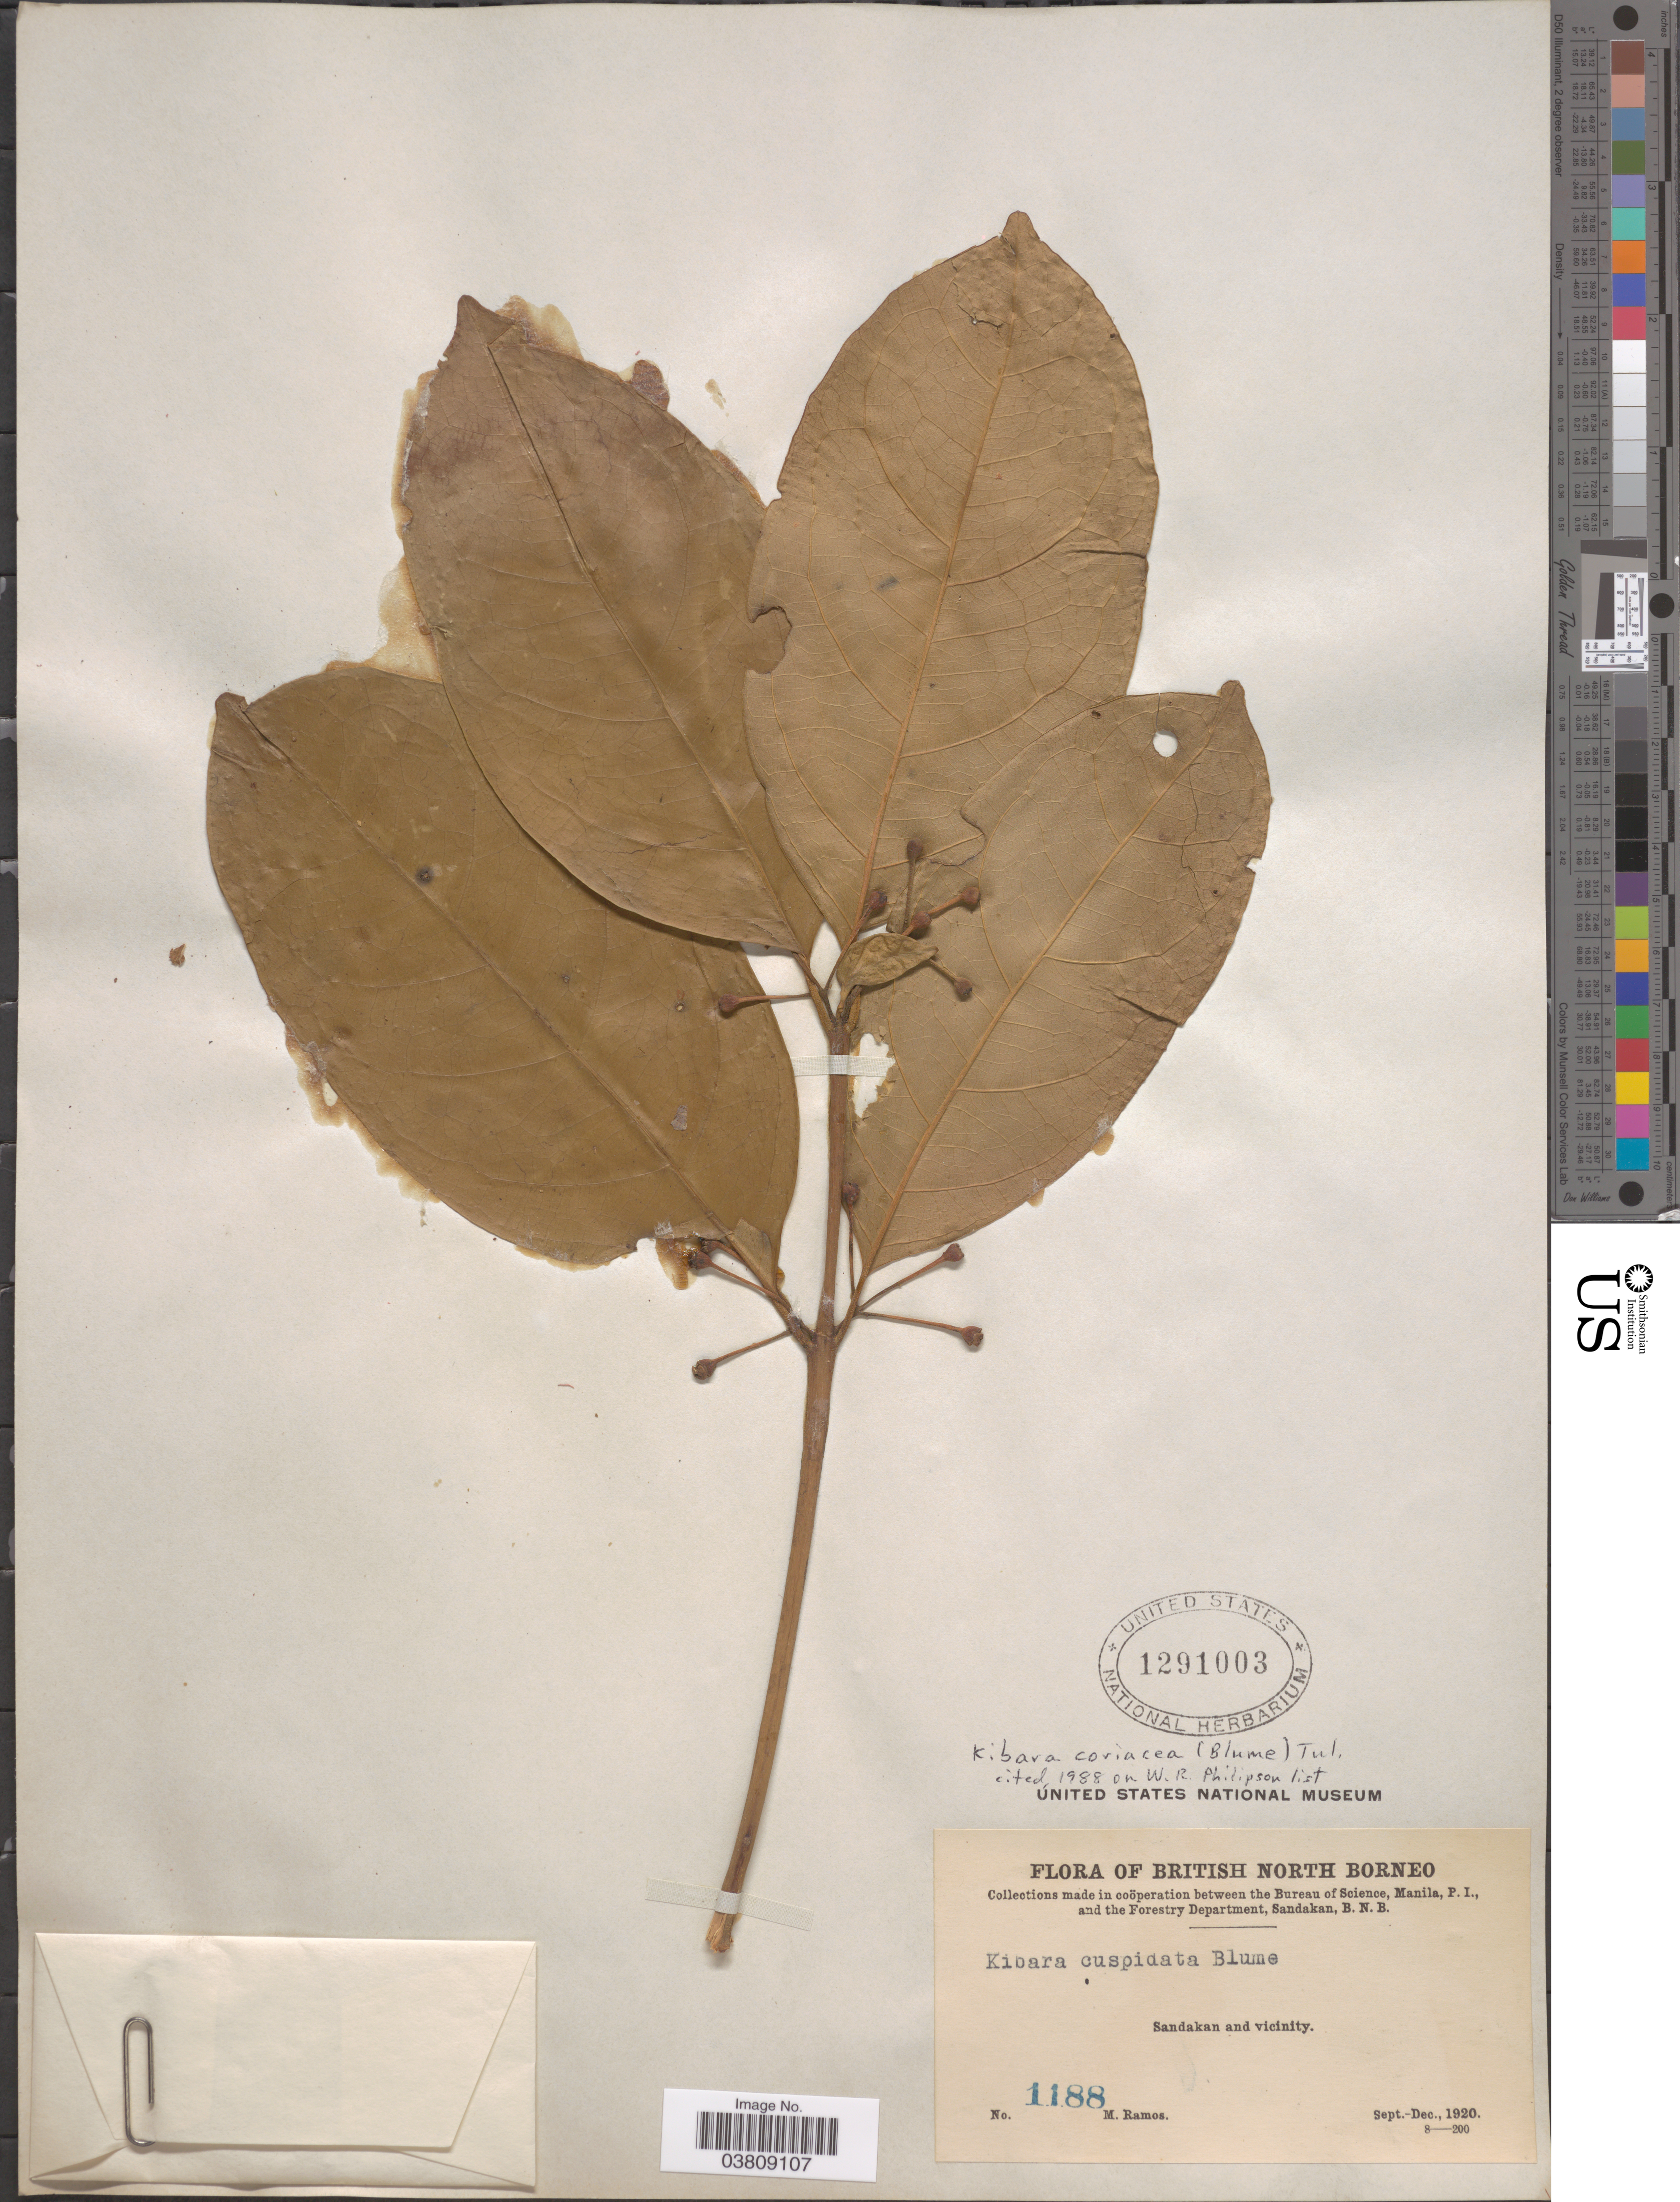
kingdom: Plantae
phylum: Tracheophyta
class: Magnoliopsida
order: Laurales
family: Monimiaceae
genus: Kibara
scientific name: Kibara coriacea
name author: (Blume) Hook. f. & Thomson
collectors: M. Ramos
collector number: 1188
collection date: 1920-09/1920-12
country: Malaysia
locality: British North Borneo. Sandakan and vicinity.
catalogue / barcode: US 1291003